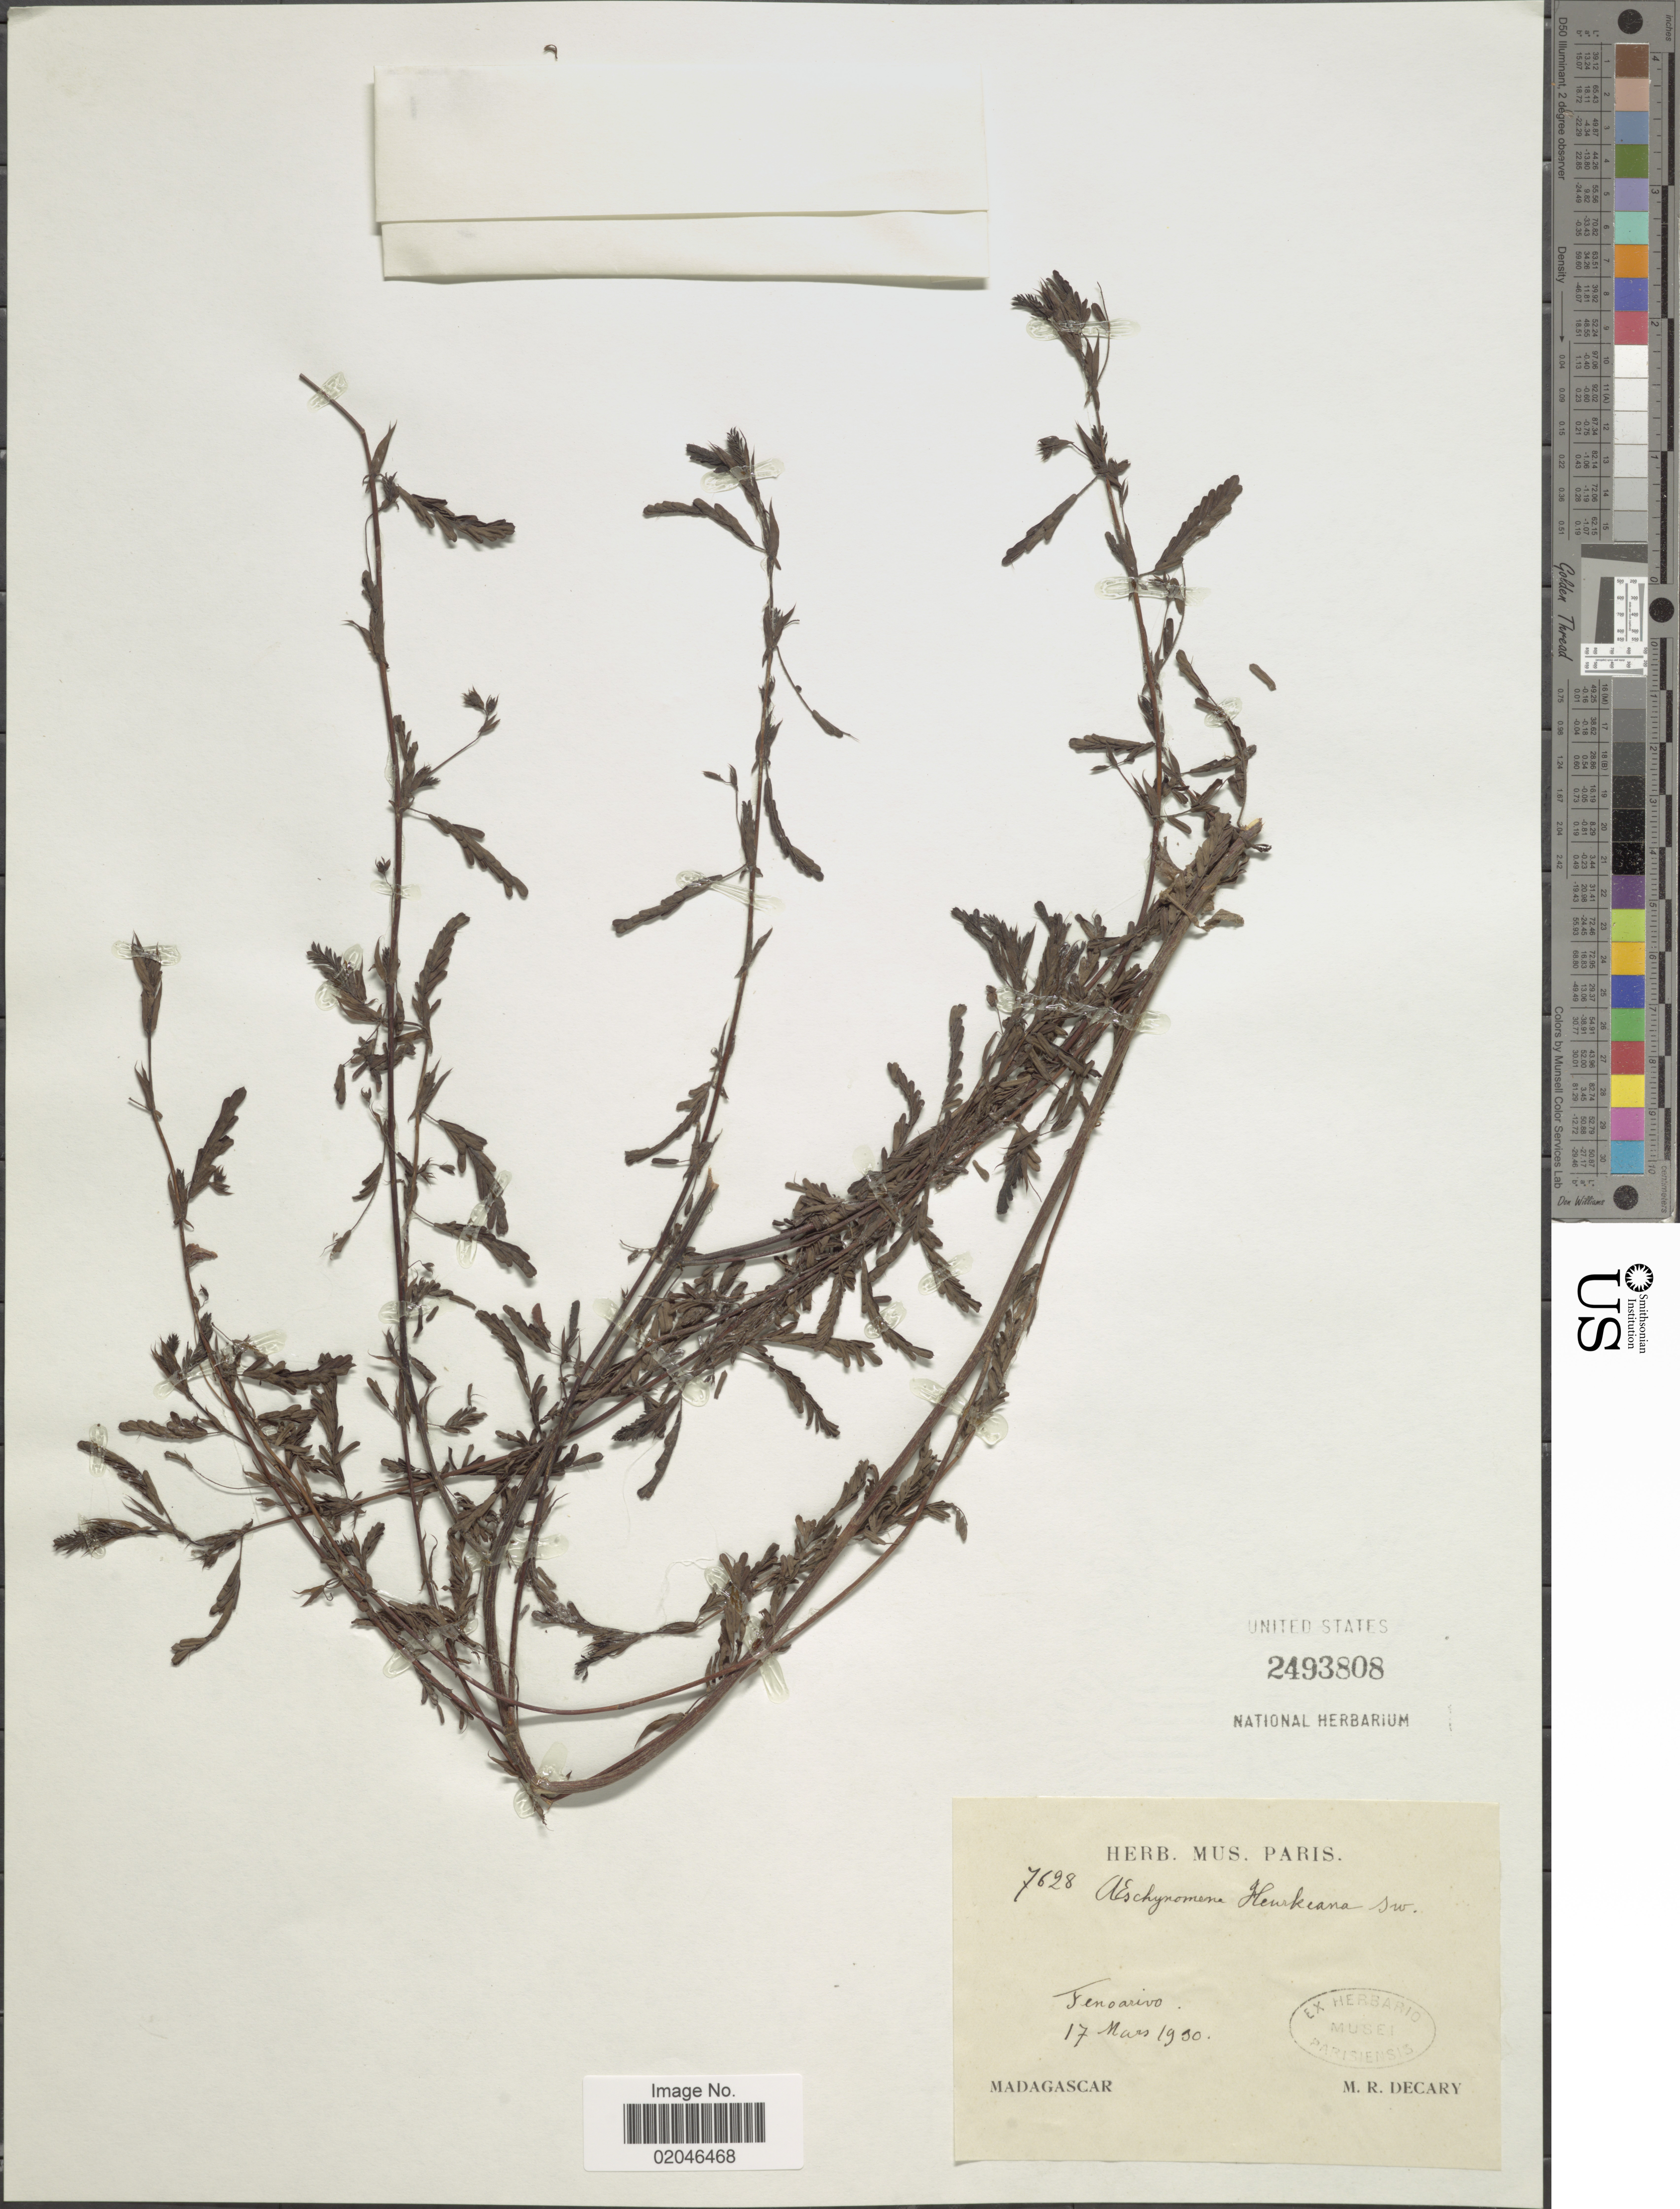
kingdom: Plantae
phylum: Tracheophyta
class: Magnoliopsida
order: Fabales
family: Fabaceae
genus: Aeschynomene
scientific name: Aeschynomene heurckeana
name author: Baker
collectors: R. Decary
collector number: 7628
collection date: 1990-03-17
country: Madagascar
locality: Fenoarivo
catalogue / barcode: US 2493808